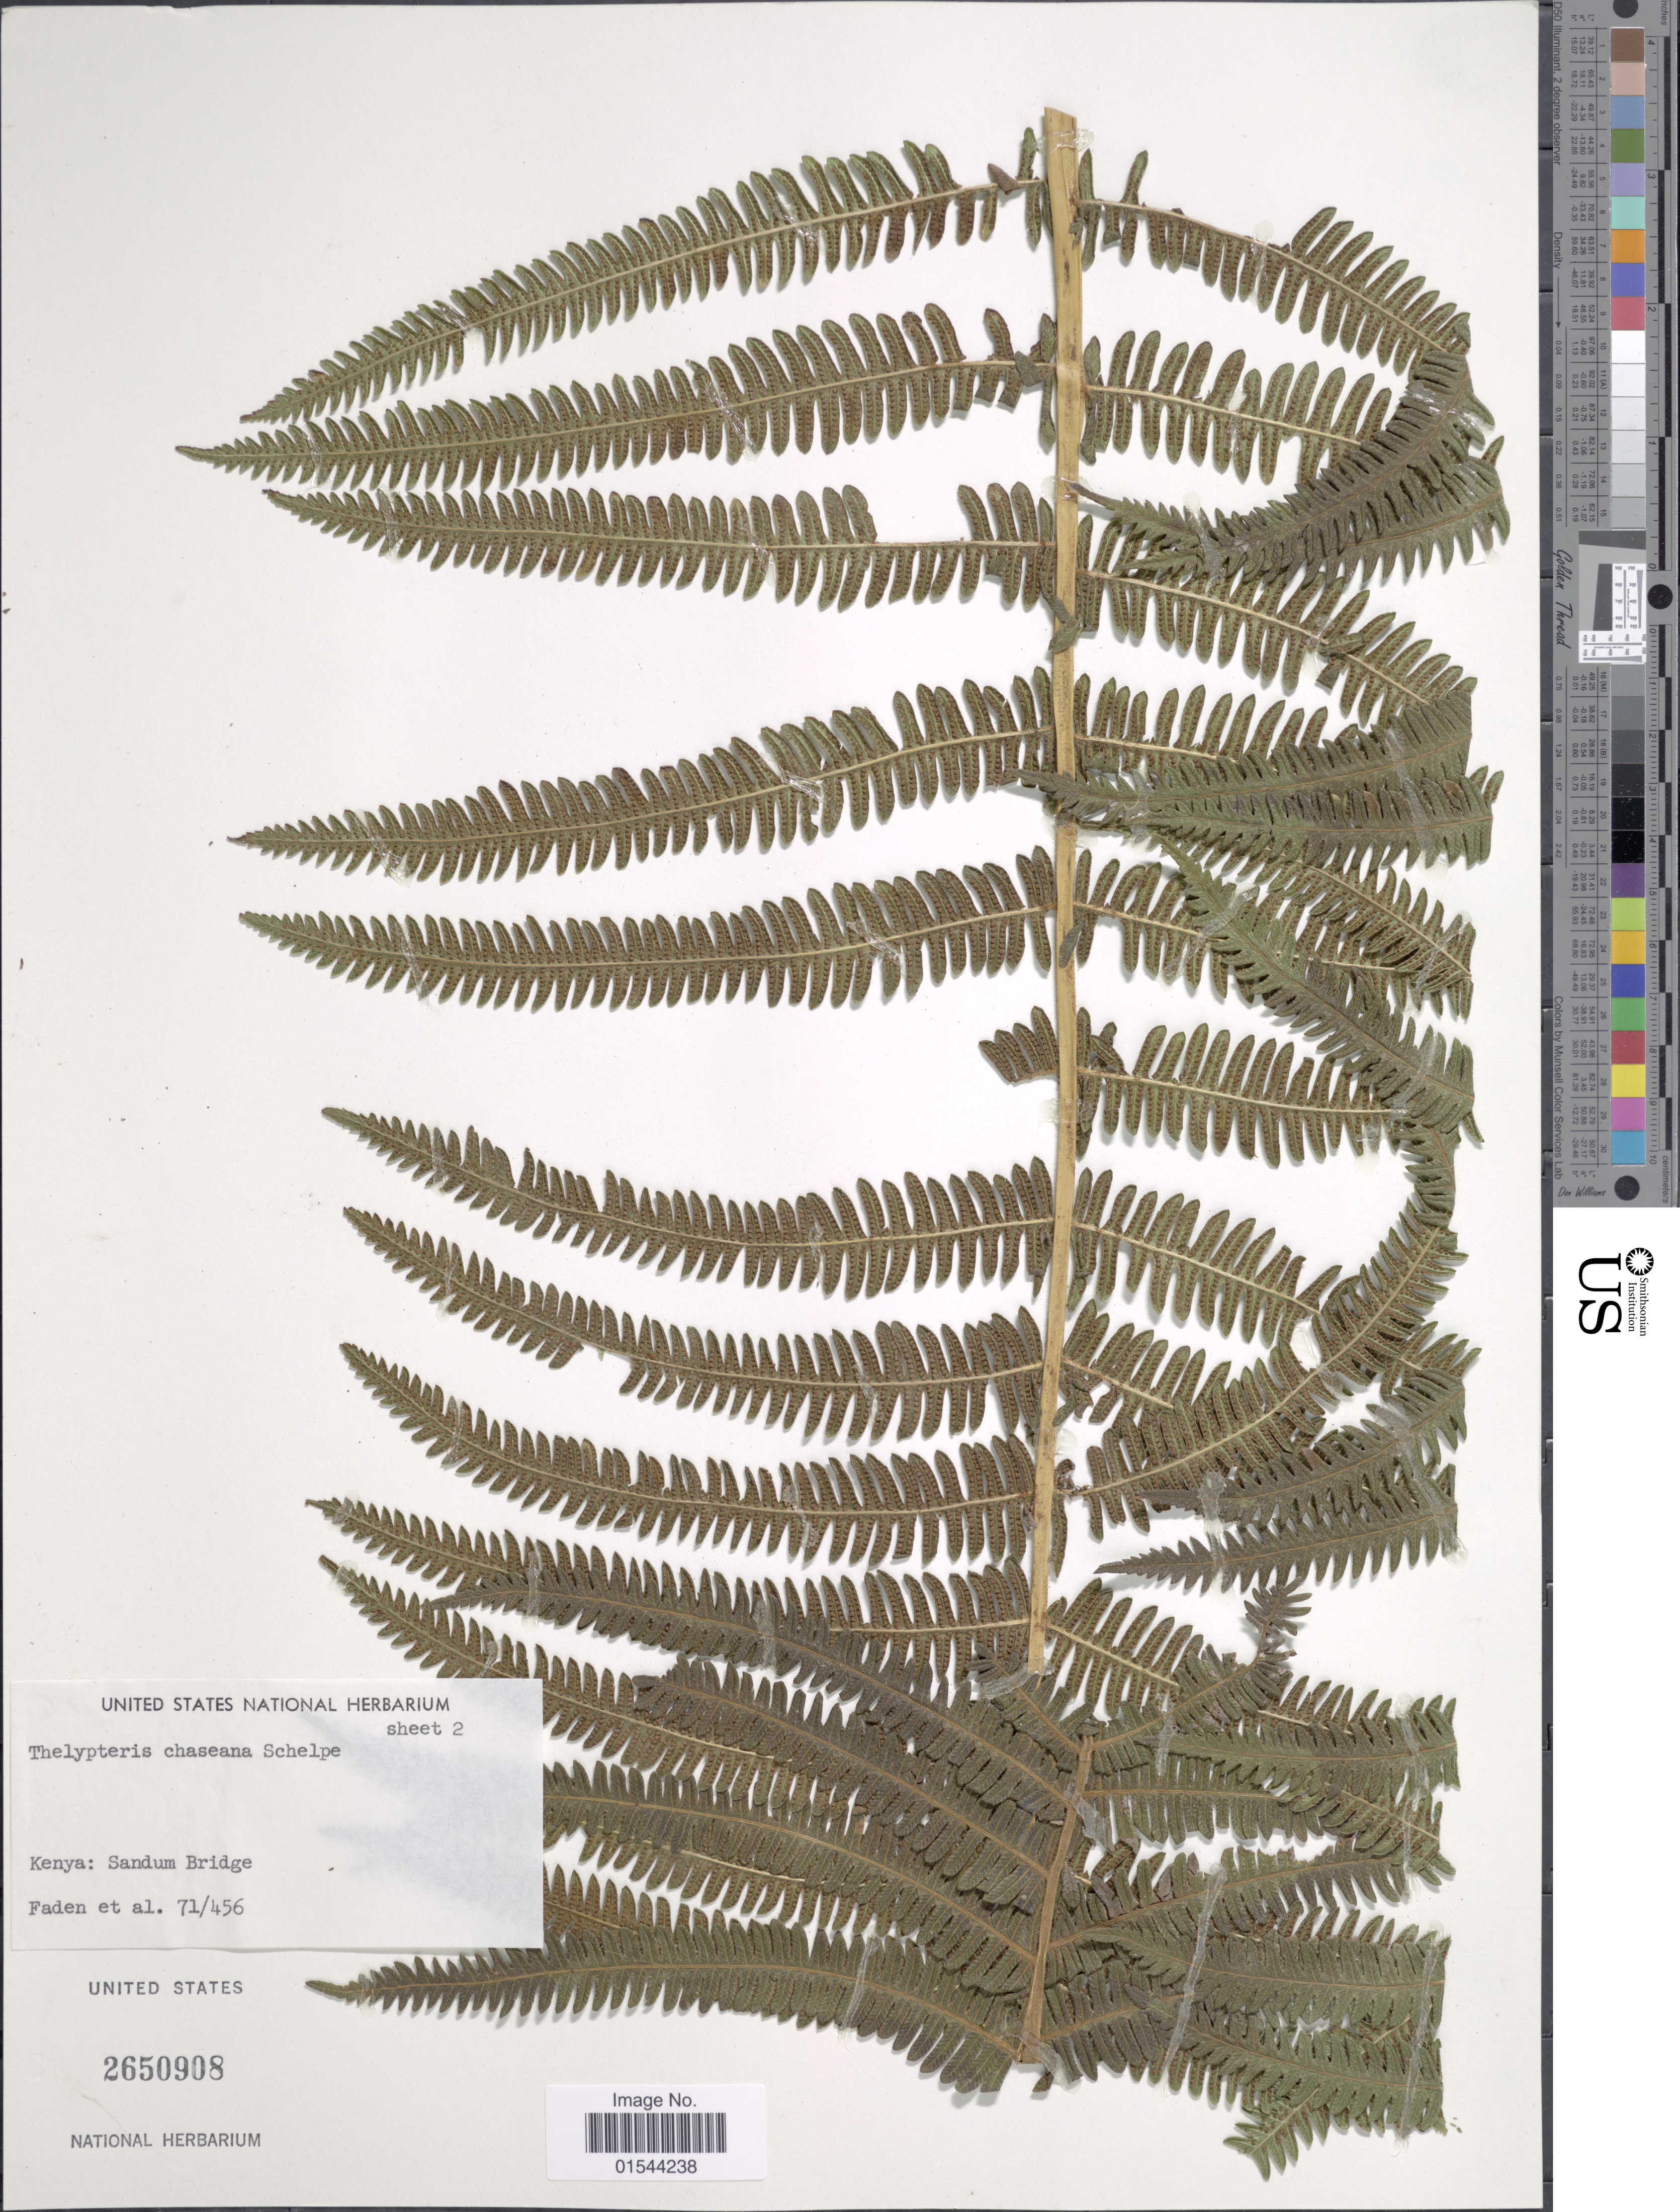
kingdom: Plantae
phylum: Tracheophyta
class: Polypodiopsida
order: Polypodiales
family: Thelypteridaceae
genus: Christella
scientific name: Christella chaseana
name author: (Schelpe) Holttum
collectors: -- Faden & et al.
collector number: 71/456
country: Kenya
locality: Sandum Bridge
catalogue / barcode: US 2650908